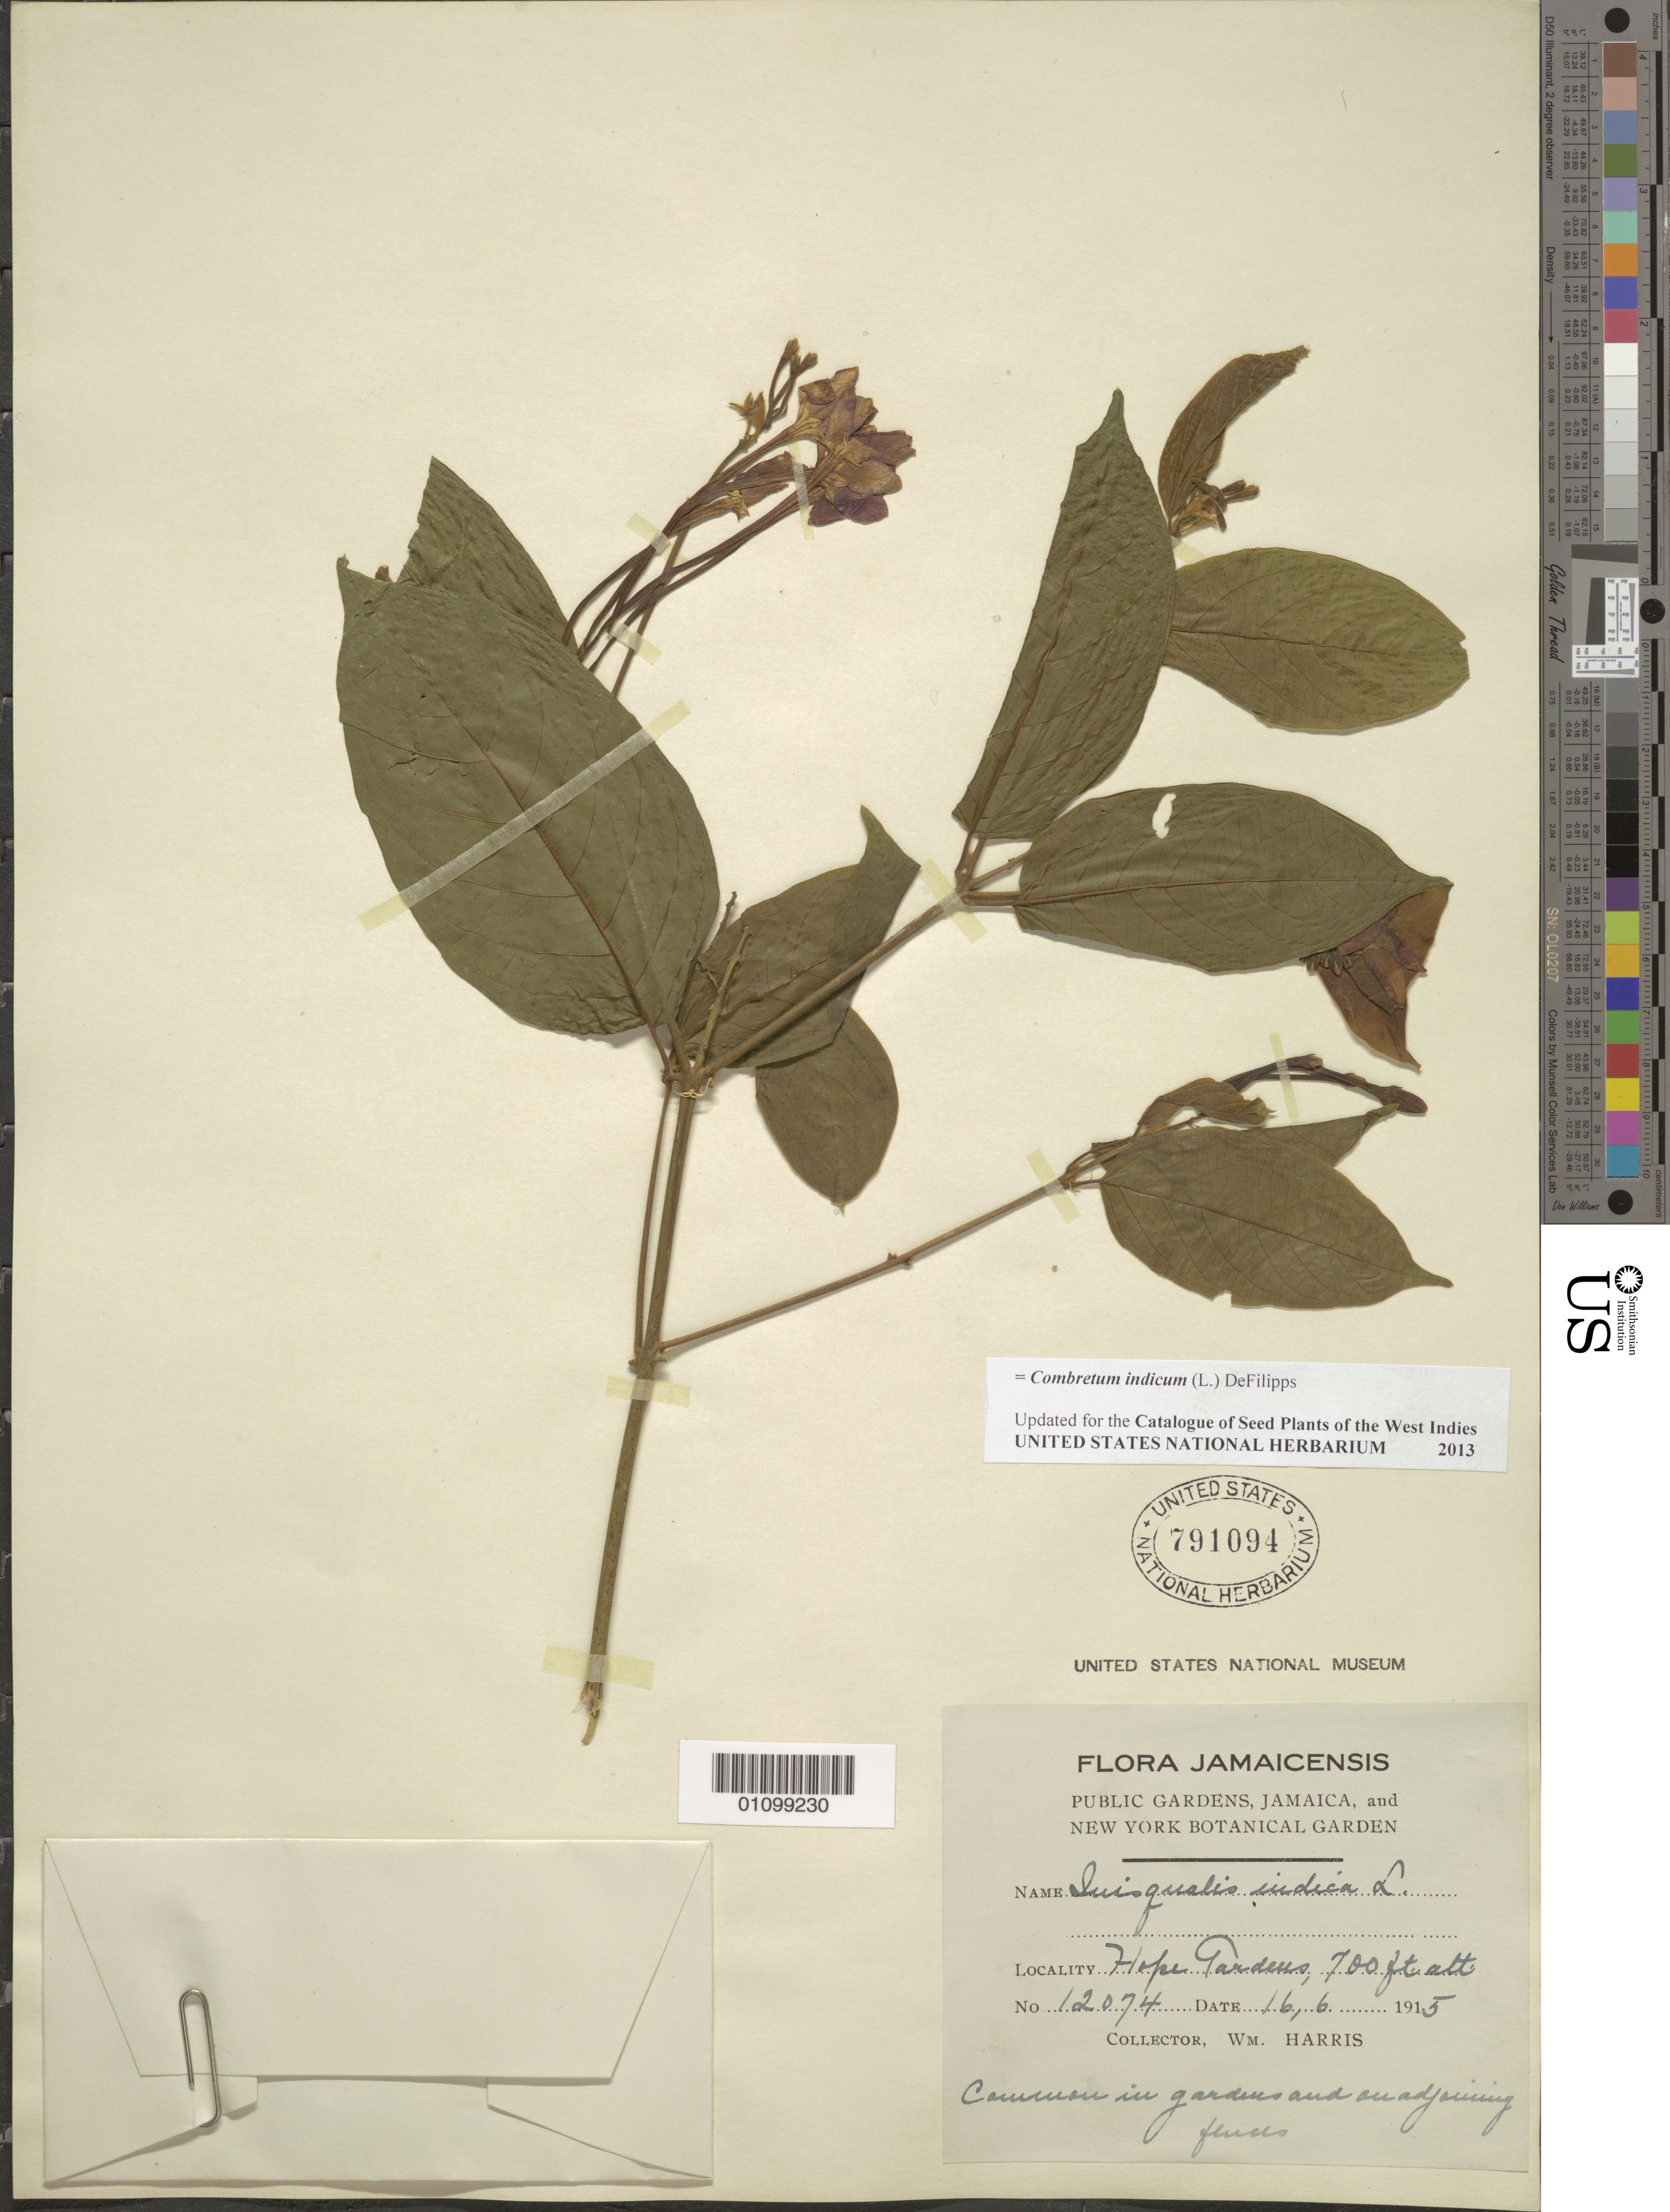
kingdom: Plantae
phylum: Tracheophyta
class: Magnoliopsida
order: Myrtales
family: Combretaceae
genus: Combretum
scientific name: Combretum indicum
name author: (L.) DeFilipps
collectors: W. Harris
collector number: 12074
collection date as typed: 16 Jun 1915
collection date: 1915-06-16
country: Jamaica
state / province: Kingston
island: Jamaica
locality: Hope Gardens.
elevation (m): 213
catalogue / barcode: US 791094